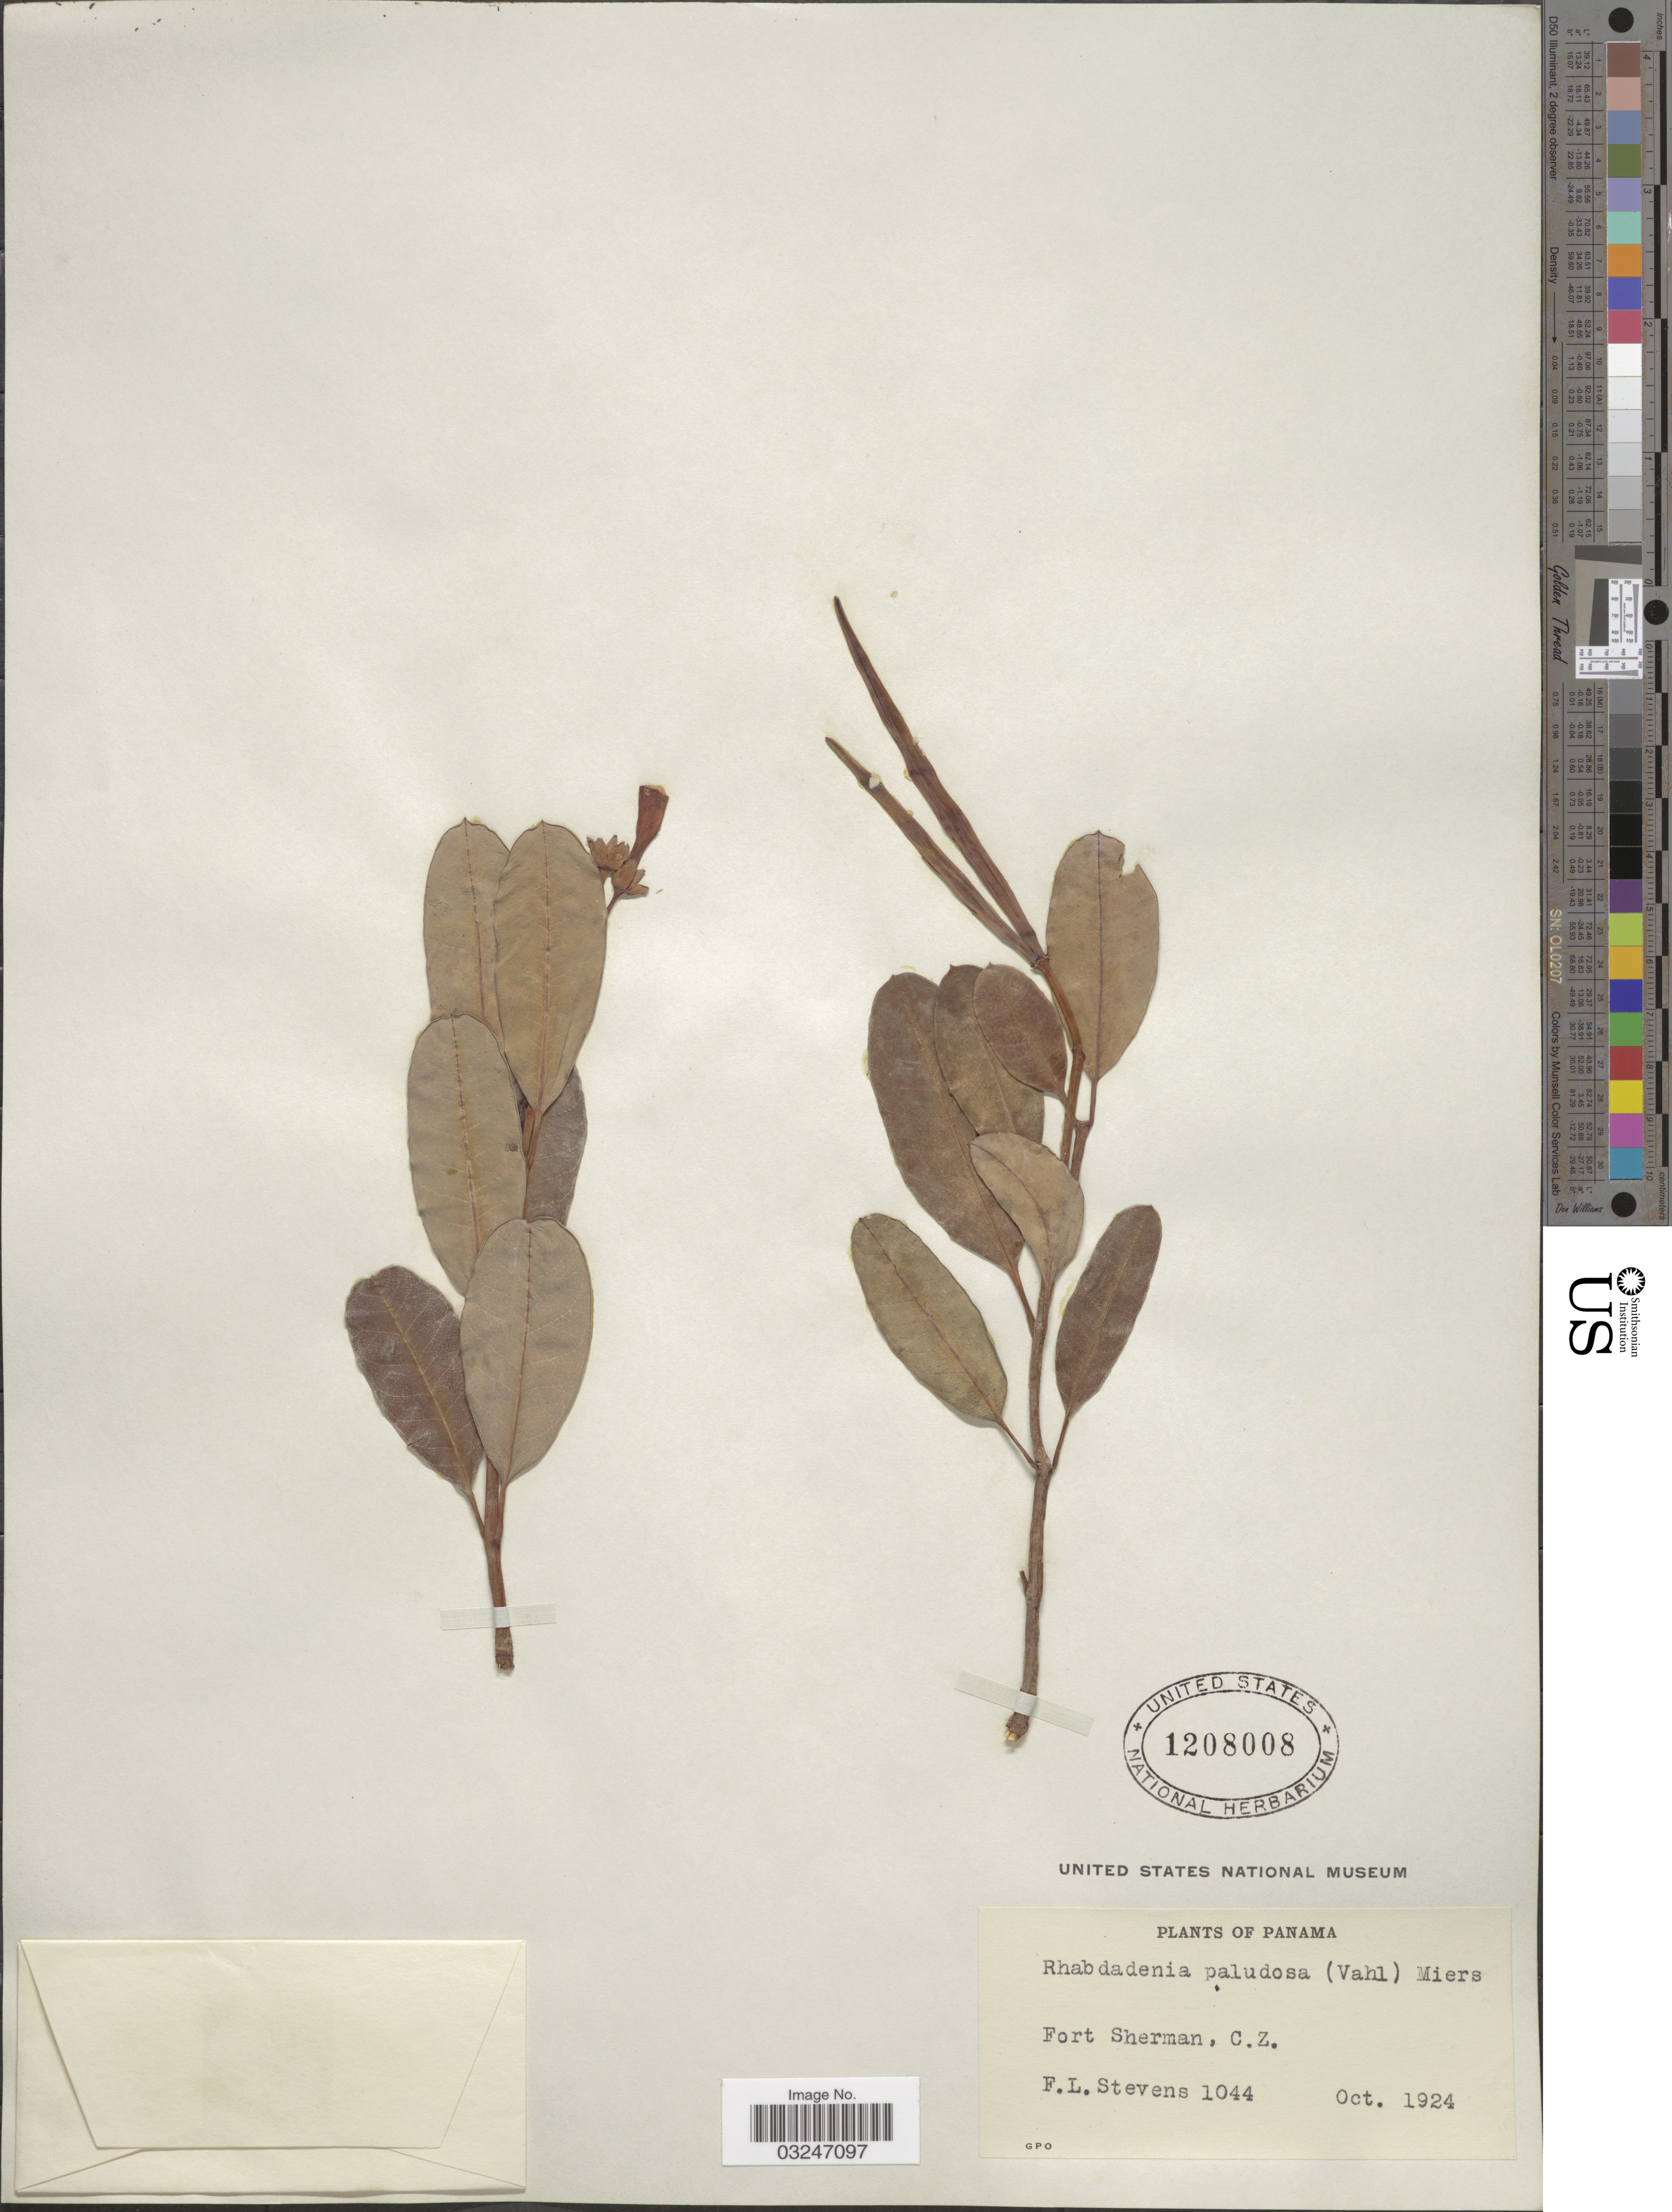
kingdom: Plantae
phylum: Tracheophyta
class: Magnoliopsida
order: Gentianales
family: Apocynaceae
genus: Rhabdadenia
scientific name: Rhabdadenia paludosa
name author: (Vahl) Miers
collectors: F. L. Stevens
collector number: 1044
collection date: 1924-10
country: Panama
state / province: Colón / Panamá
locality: Fort Sherman, C.Z.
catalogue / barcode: US 1208008